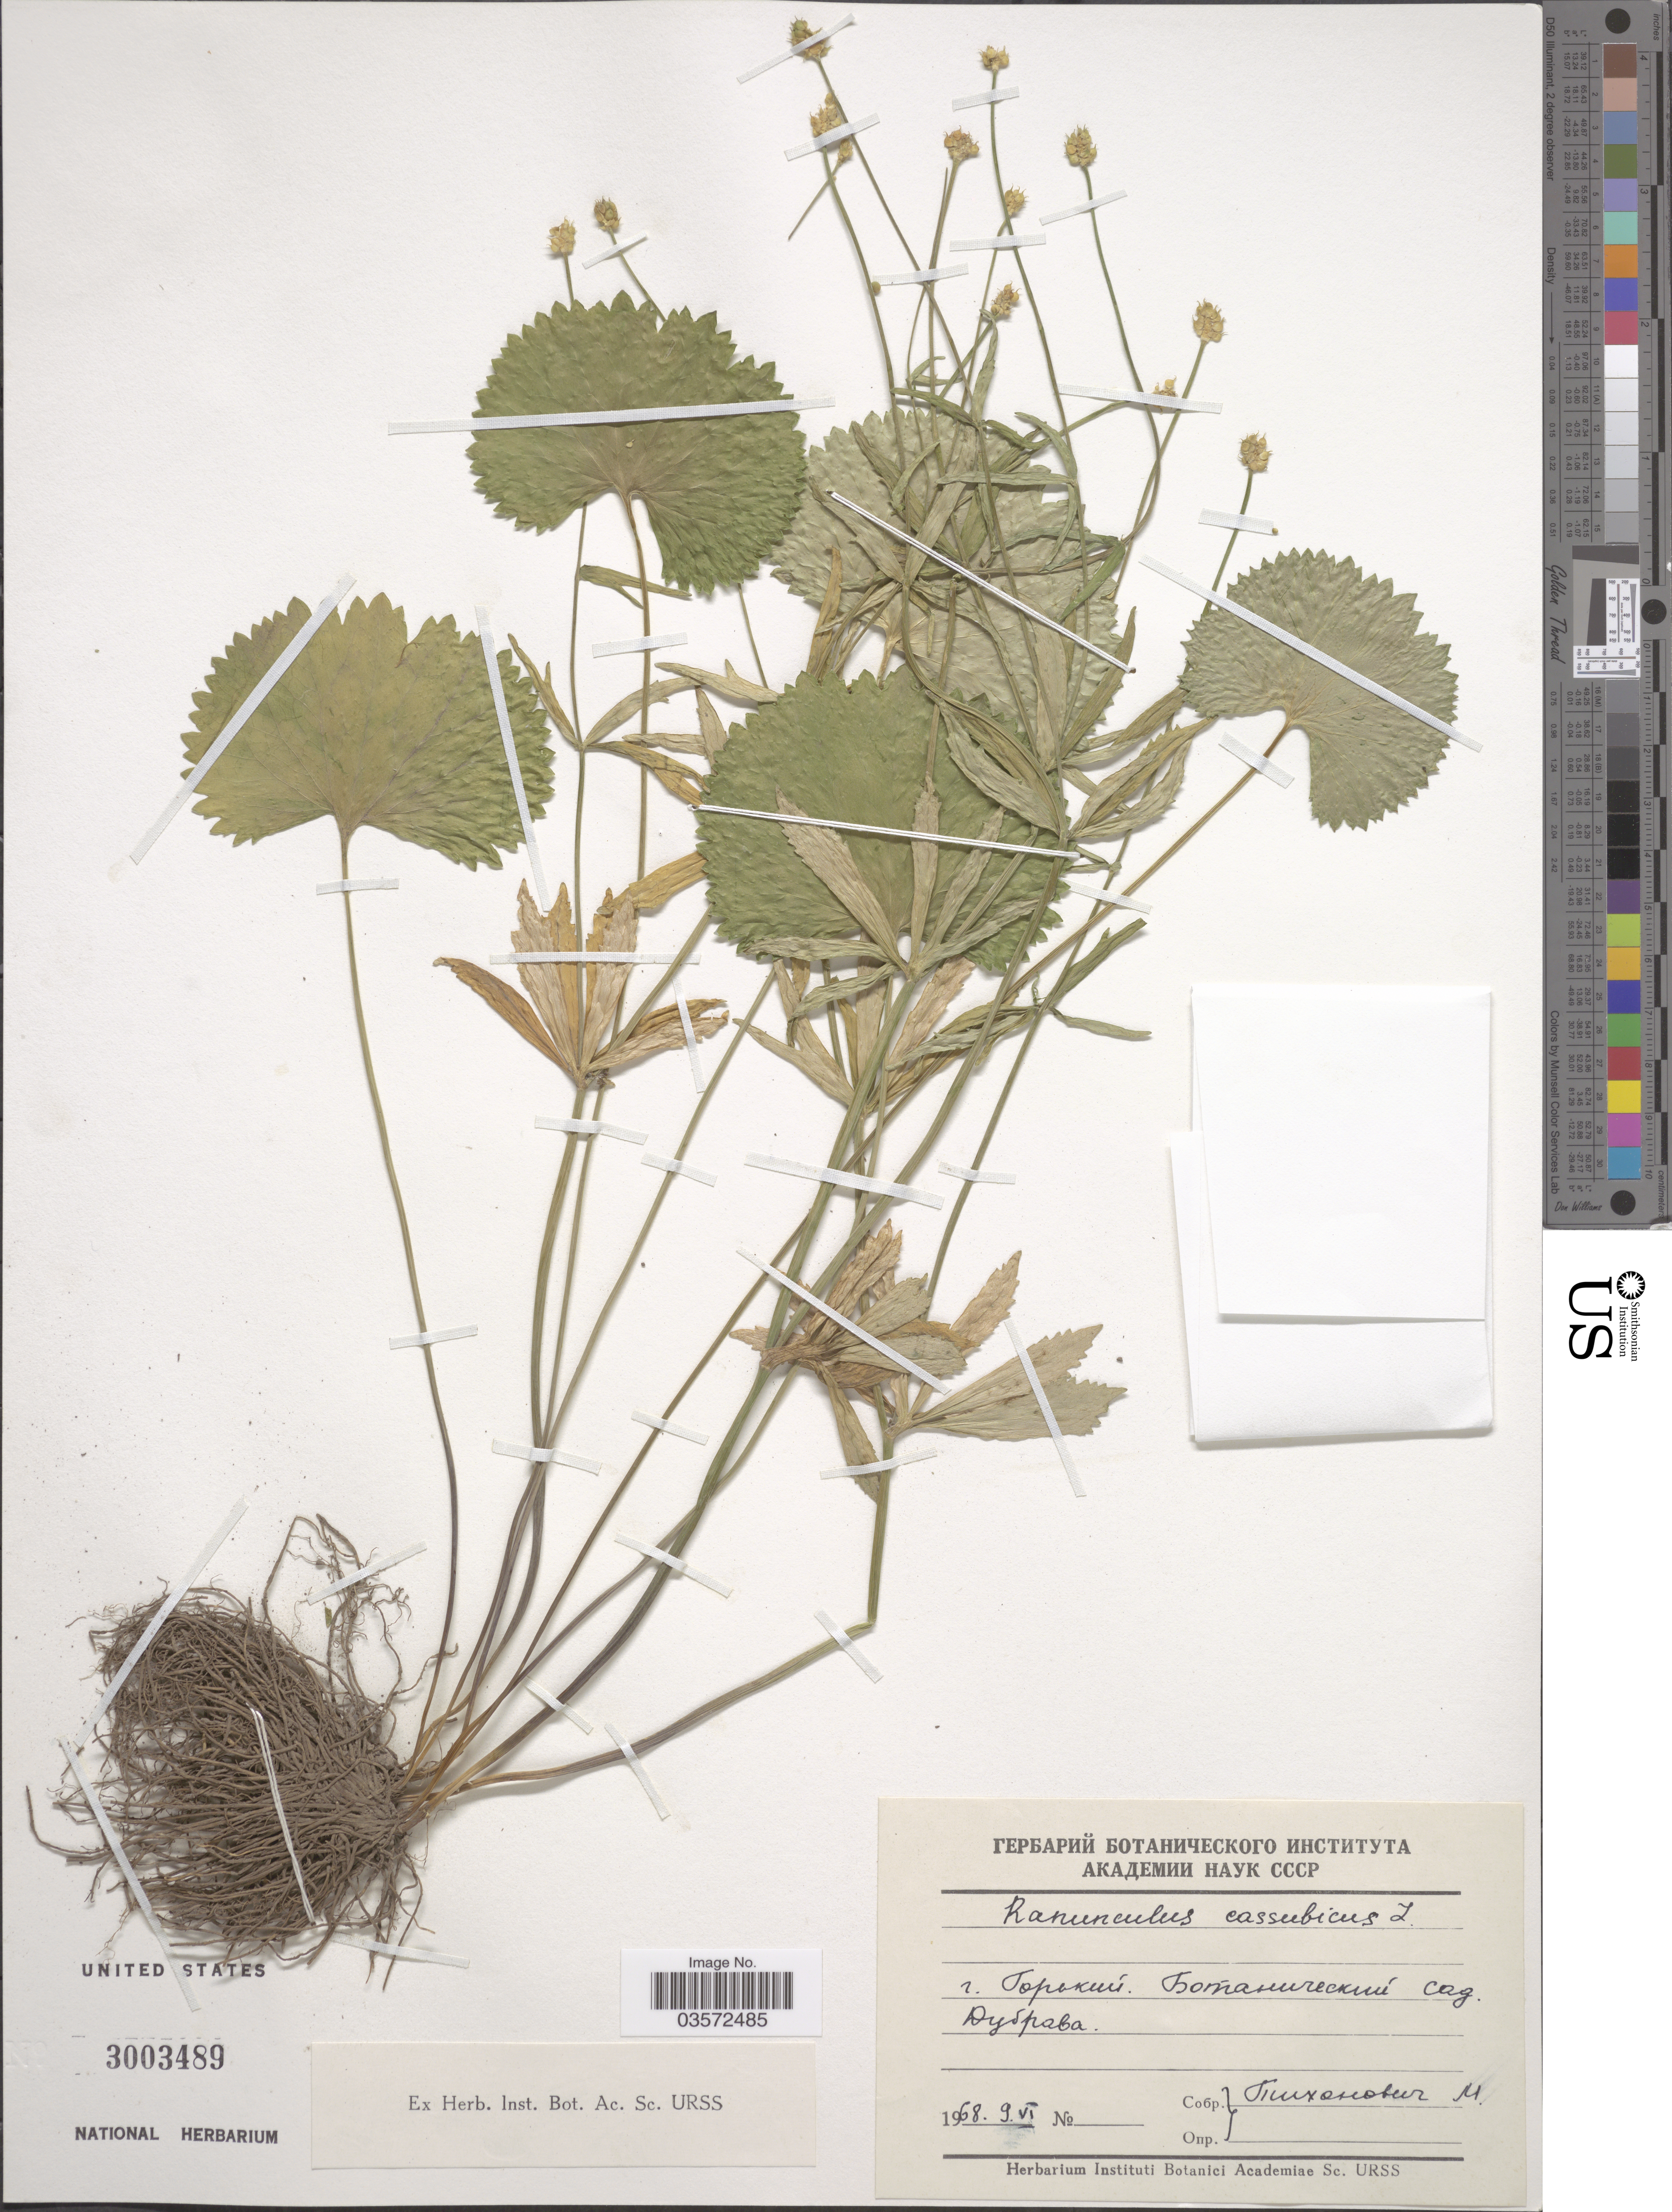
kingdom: Plantae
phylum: Tracheophyta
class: Magnoliopsida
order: Ranunculales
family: Ranunculaceae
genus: Ranunculus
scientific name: Ranunculus cassubicus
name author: L.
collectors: M. Tikhonovich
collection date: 1968-06-09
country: Russian Federation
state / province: Nizhny Novgorod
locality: Gorkiy.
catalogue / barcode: US 3003489